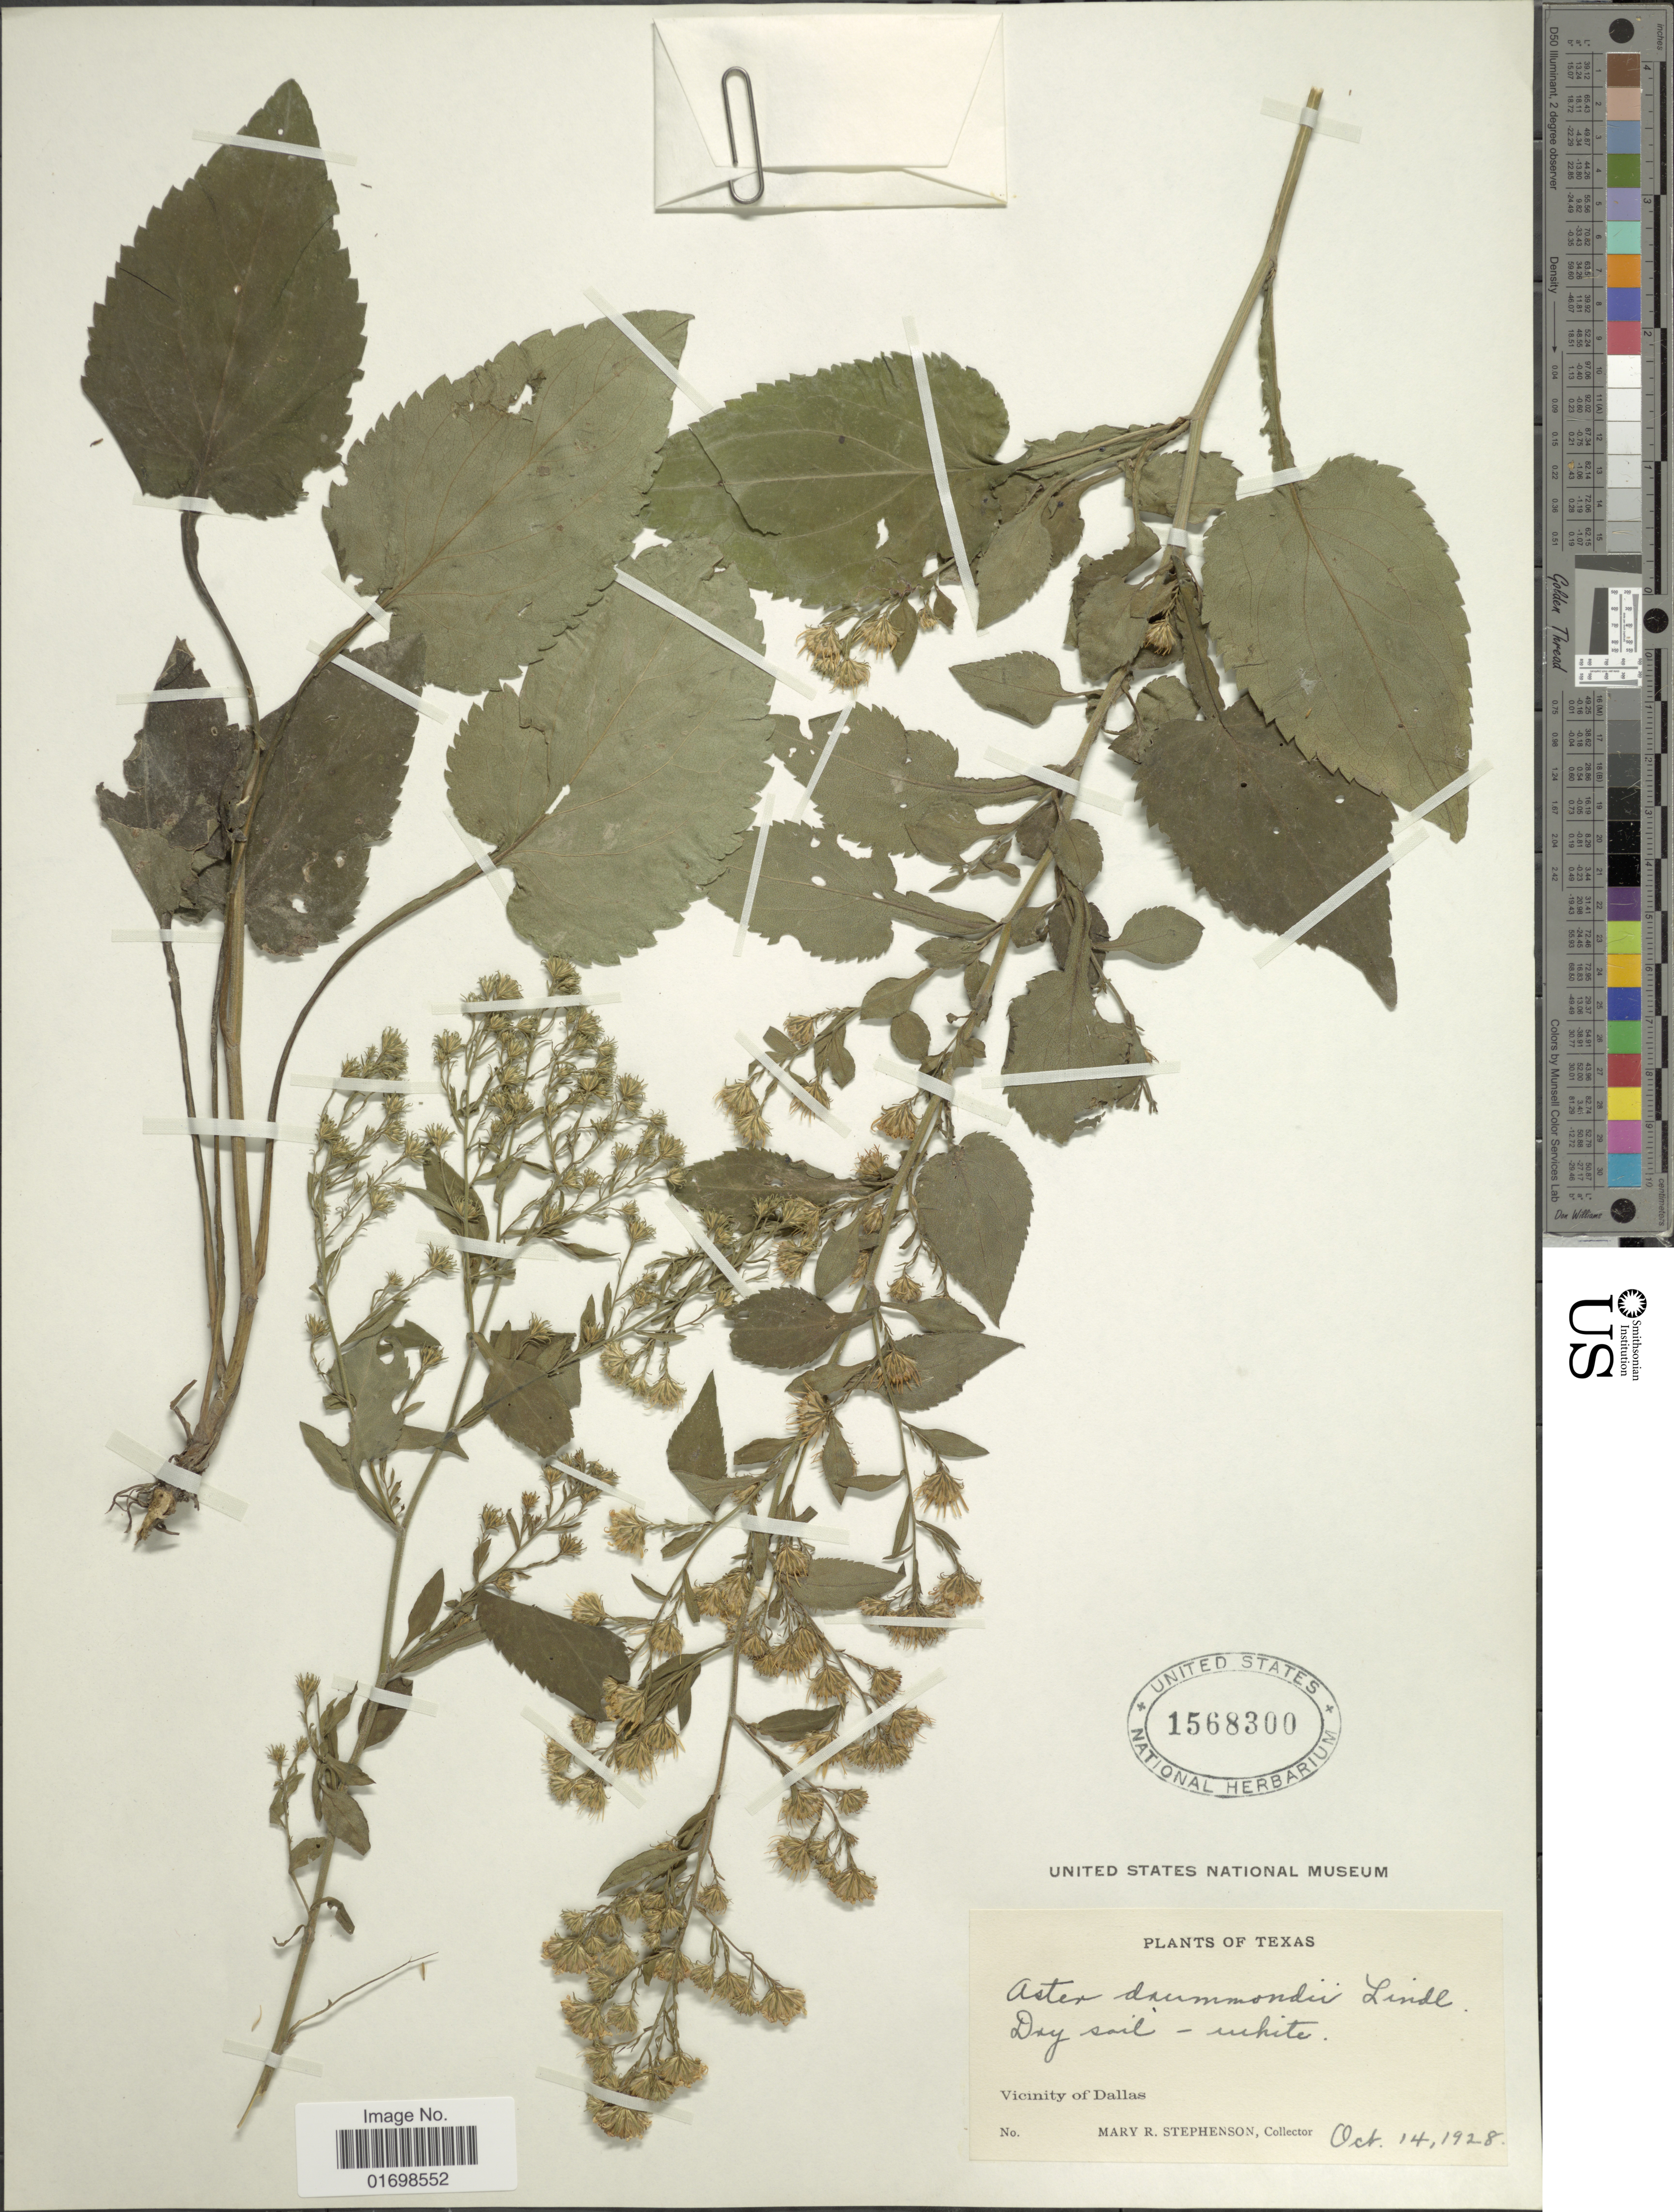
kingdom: Plantae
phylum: Tracheophyta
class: Magnoliopsida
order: Asterales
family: Asteraceae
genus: Symphyotrichum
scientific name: Symphyotrichum drummondii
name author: (Lindl.) G.L. Nesom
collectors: M. Stephenson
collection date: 1928-10-14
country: United States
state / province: Texas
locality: Vicinity of Dallas.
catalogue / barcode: US 1568300